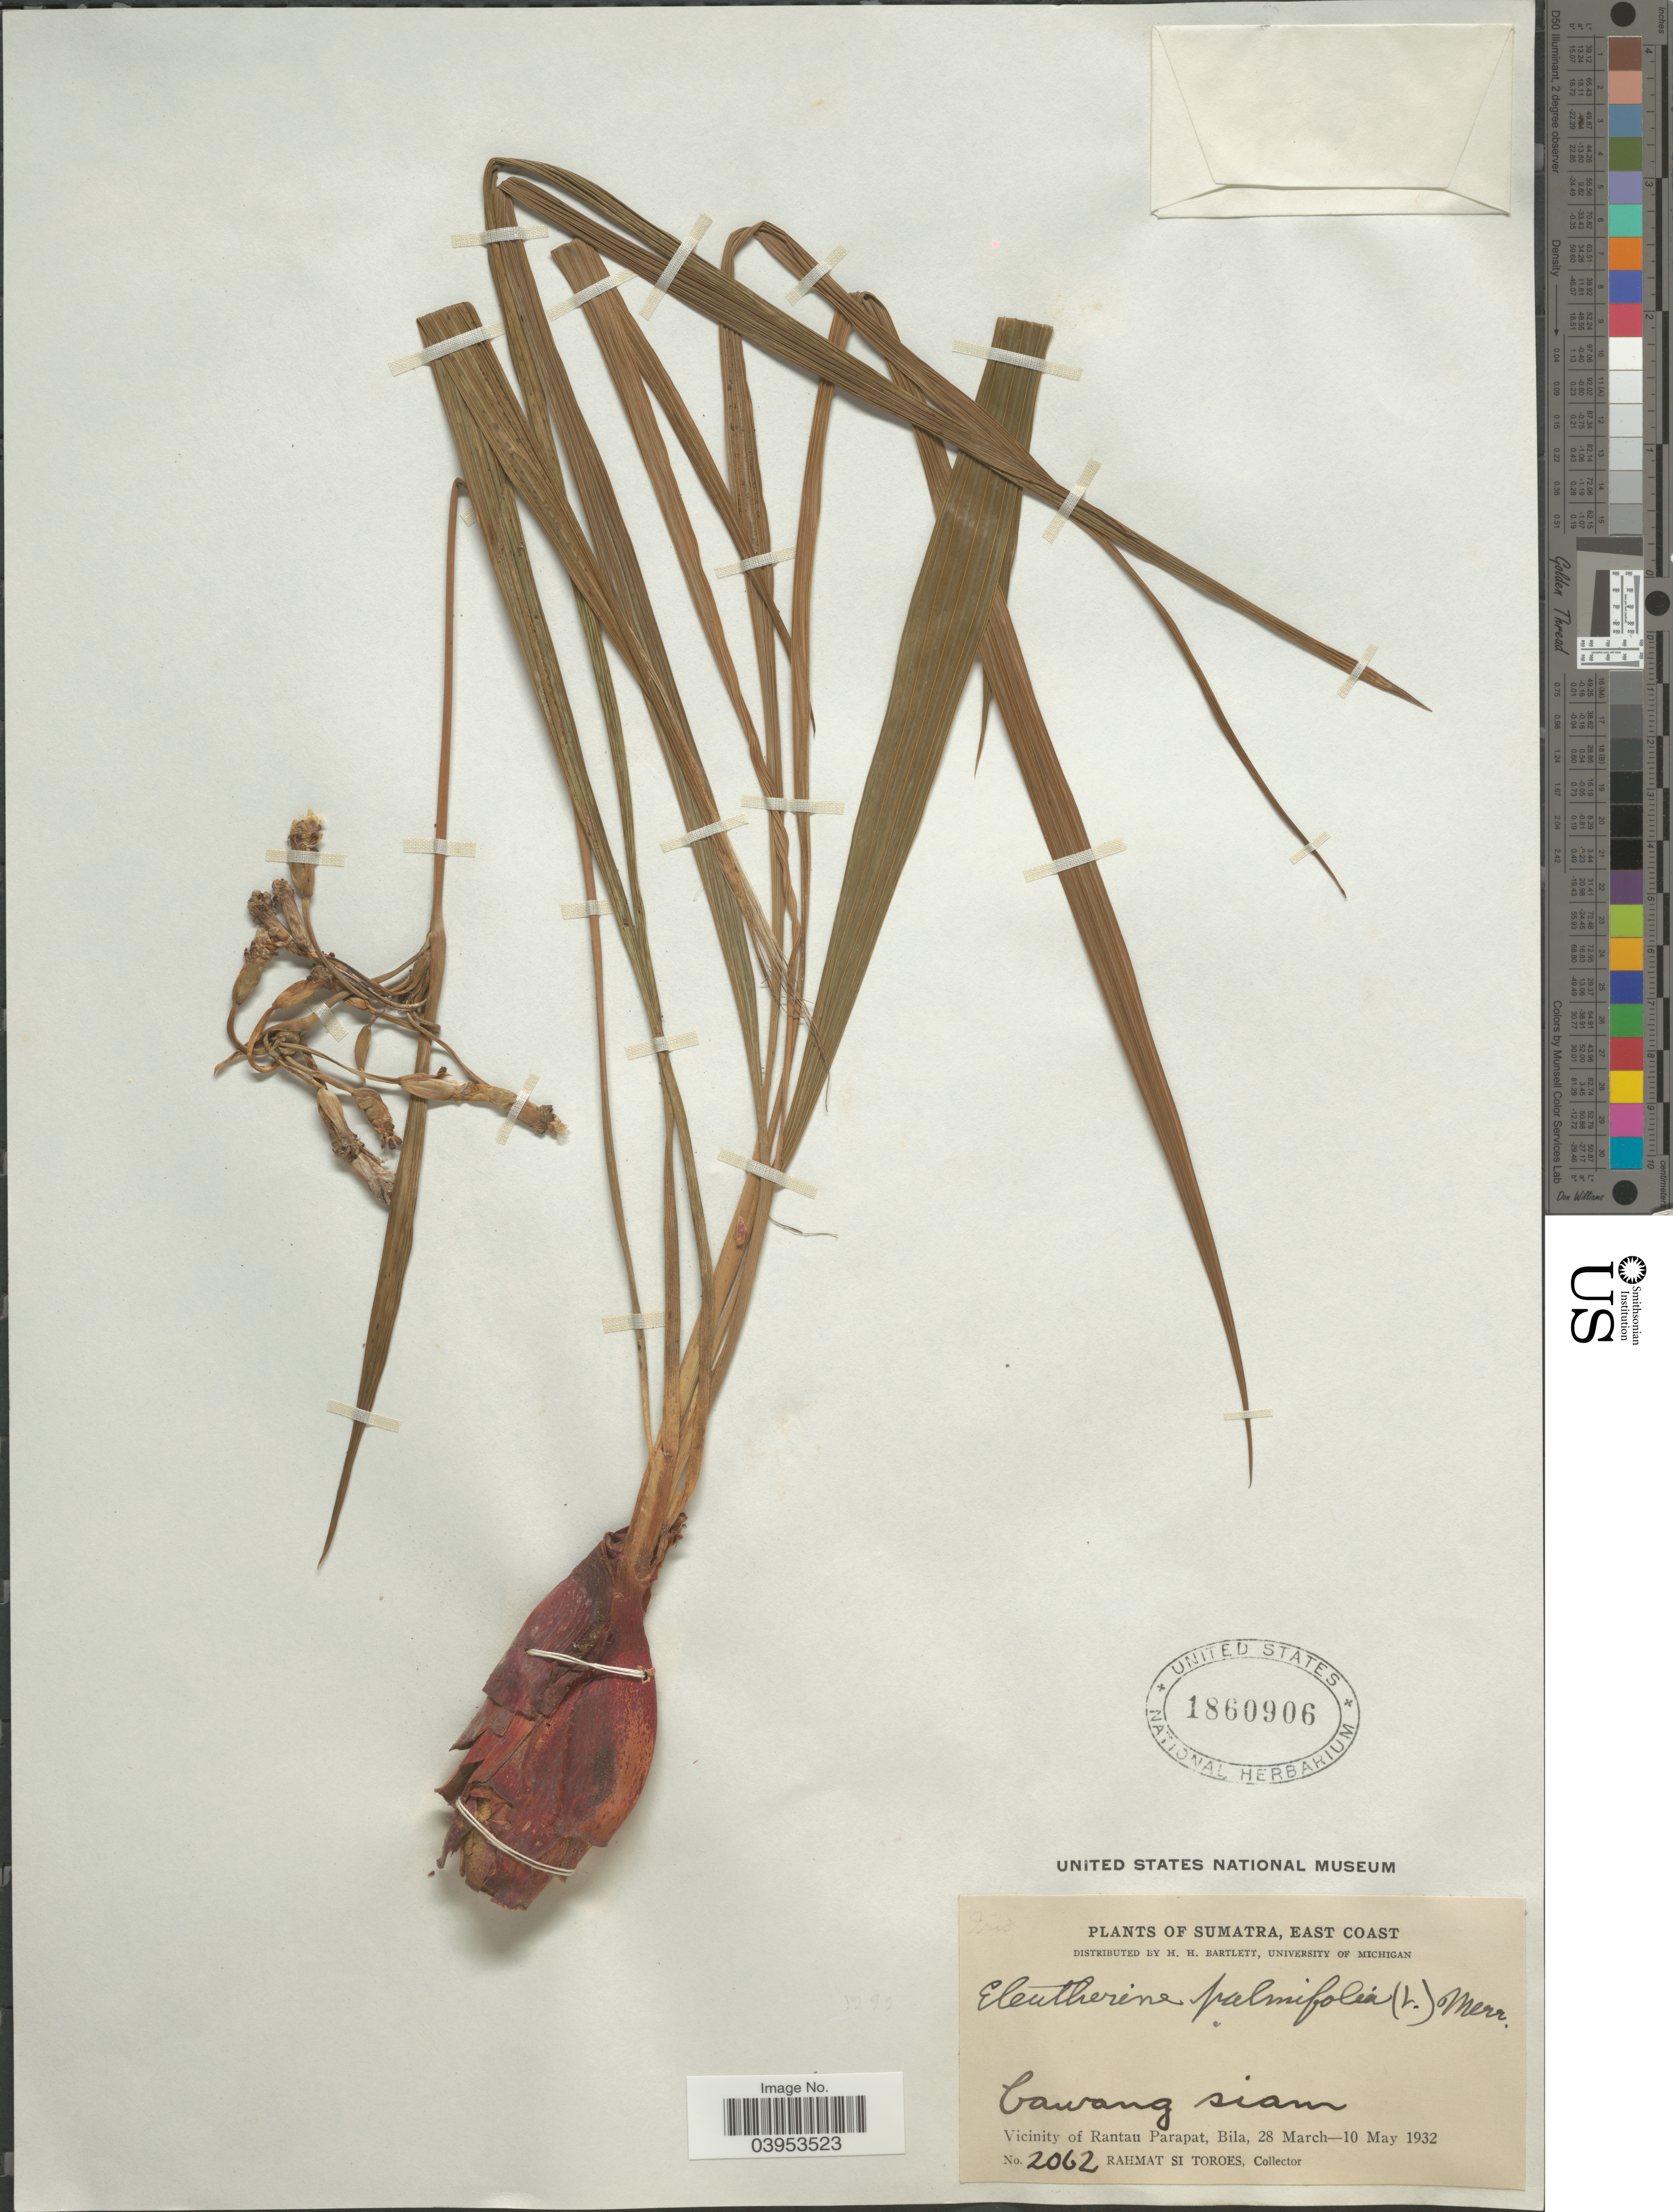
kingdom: Plantae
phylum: Tracheophyta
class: Liliopsida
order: Asparagales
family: Iridaceae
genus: Eleutherine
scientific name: Eleutherine palmifolia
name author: (L.) Merr.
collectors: Rahmat Si Boeea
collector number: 2062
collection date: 1932-03-28/1932-05-10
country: Indonesia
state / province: Sumatra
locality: East Coast. Vicinity of Rantau Parapat, Bila.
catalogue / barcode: US 1860906